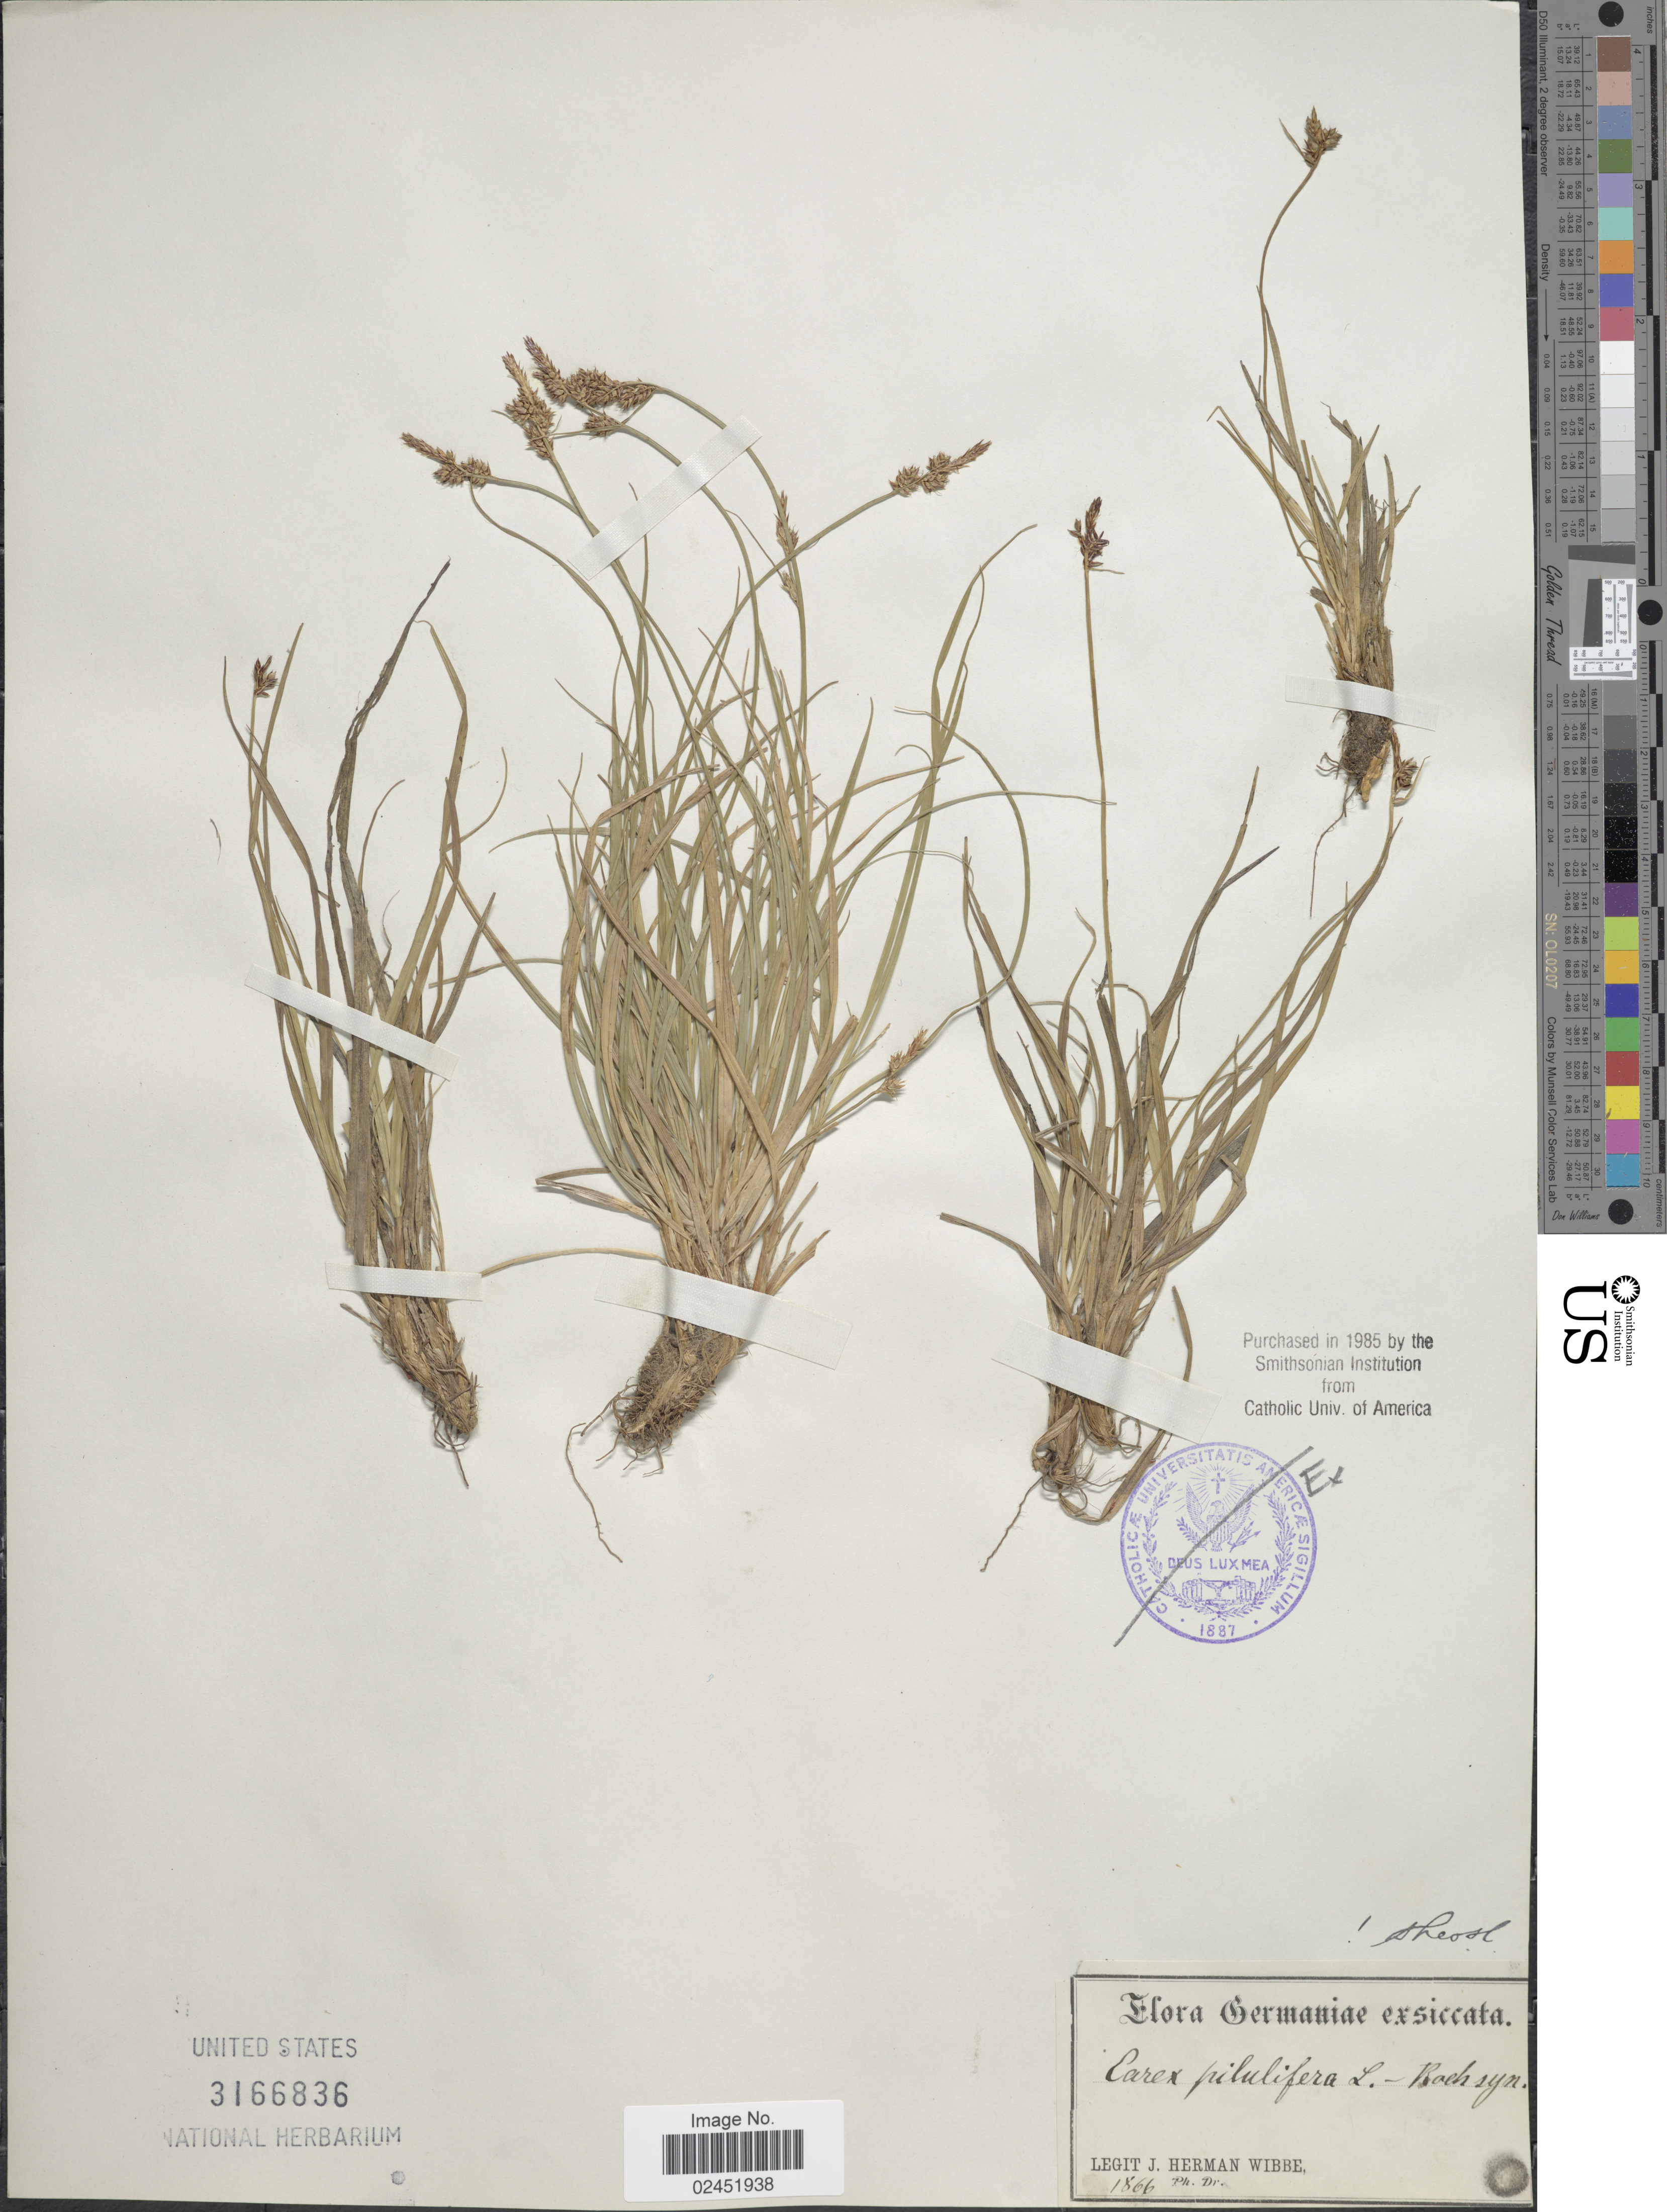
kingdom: Plantae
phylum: Tracheophyta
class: Liliopsida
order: Poales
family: Cyperaceae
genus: Carex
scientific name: Carex pilulifera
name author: L.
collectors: J. Wibbe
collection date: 1866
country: Germany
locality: Germaniae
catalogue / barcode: US 3166836